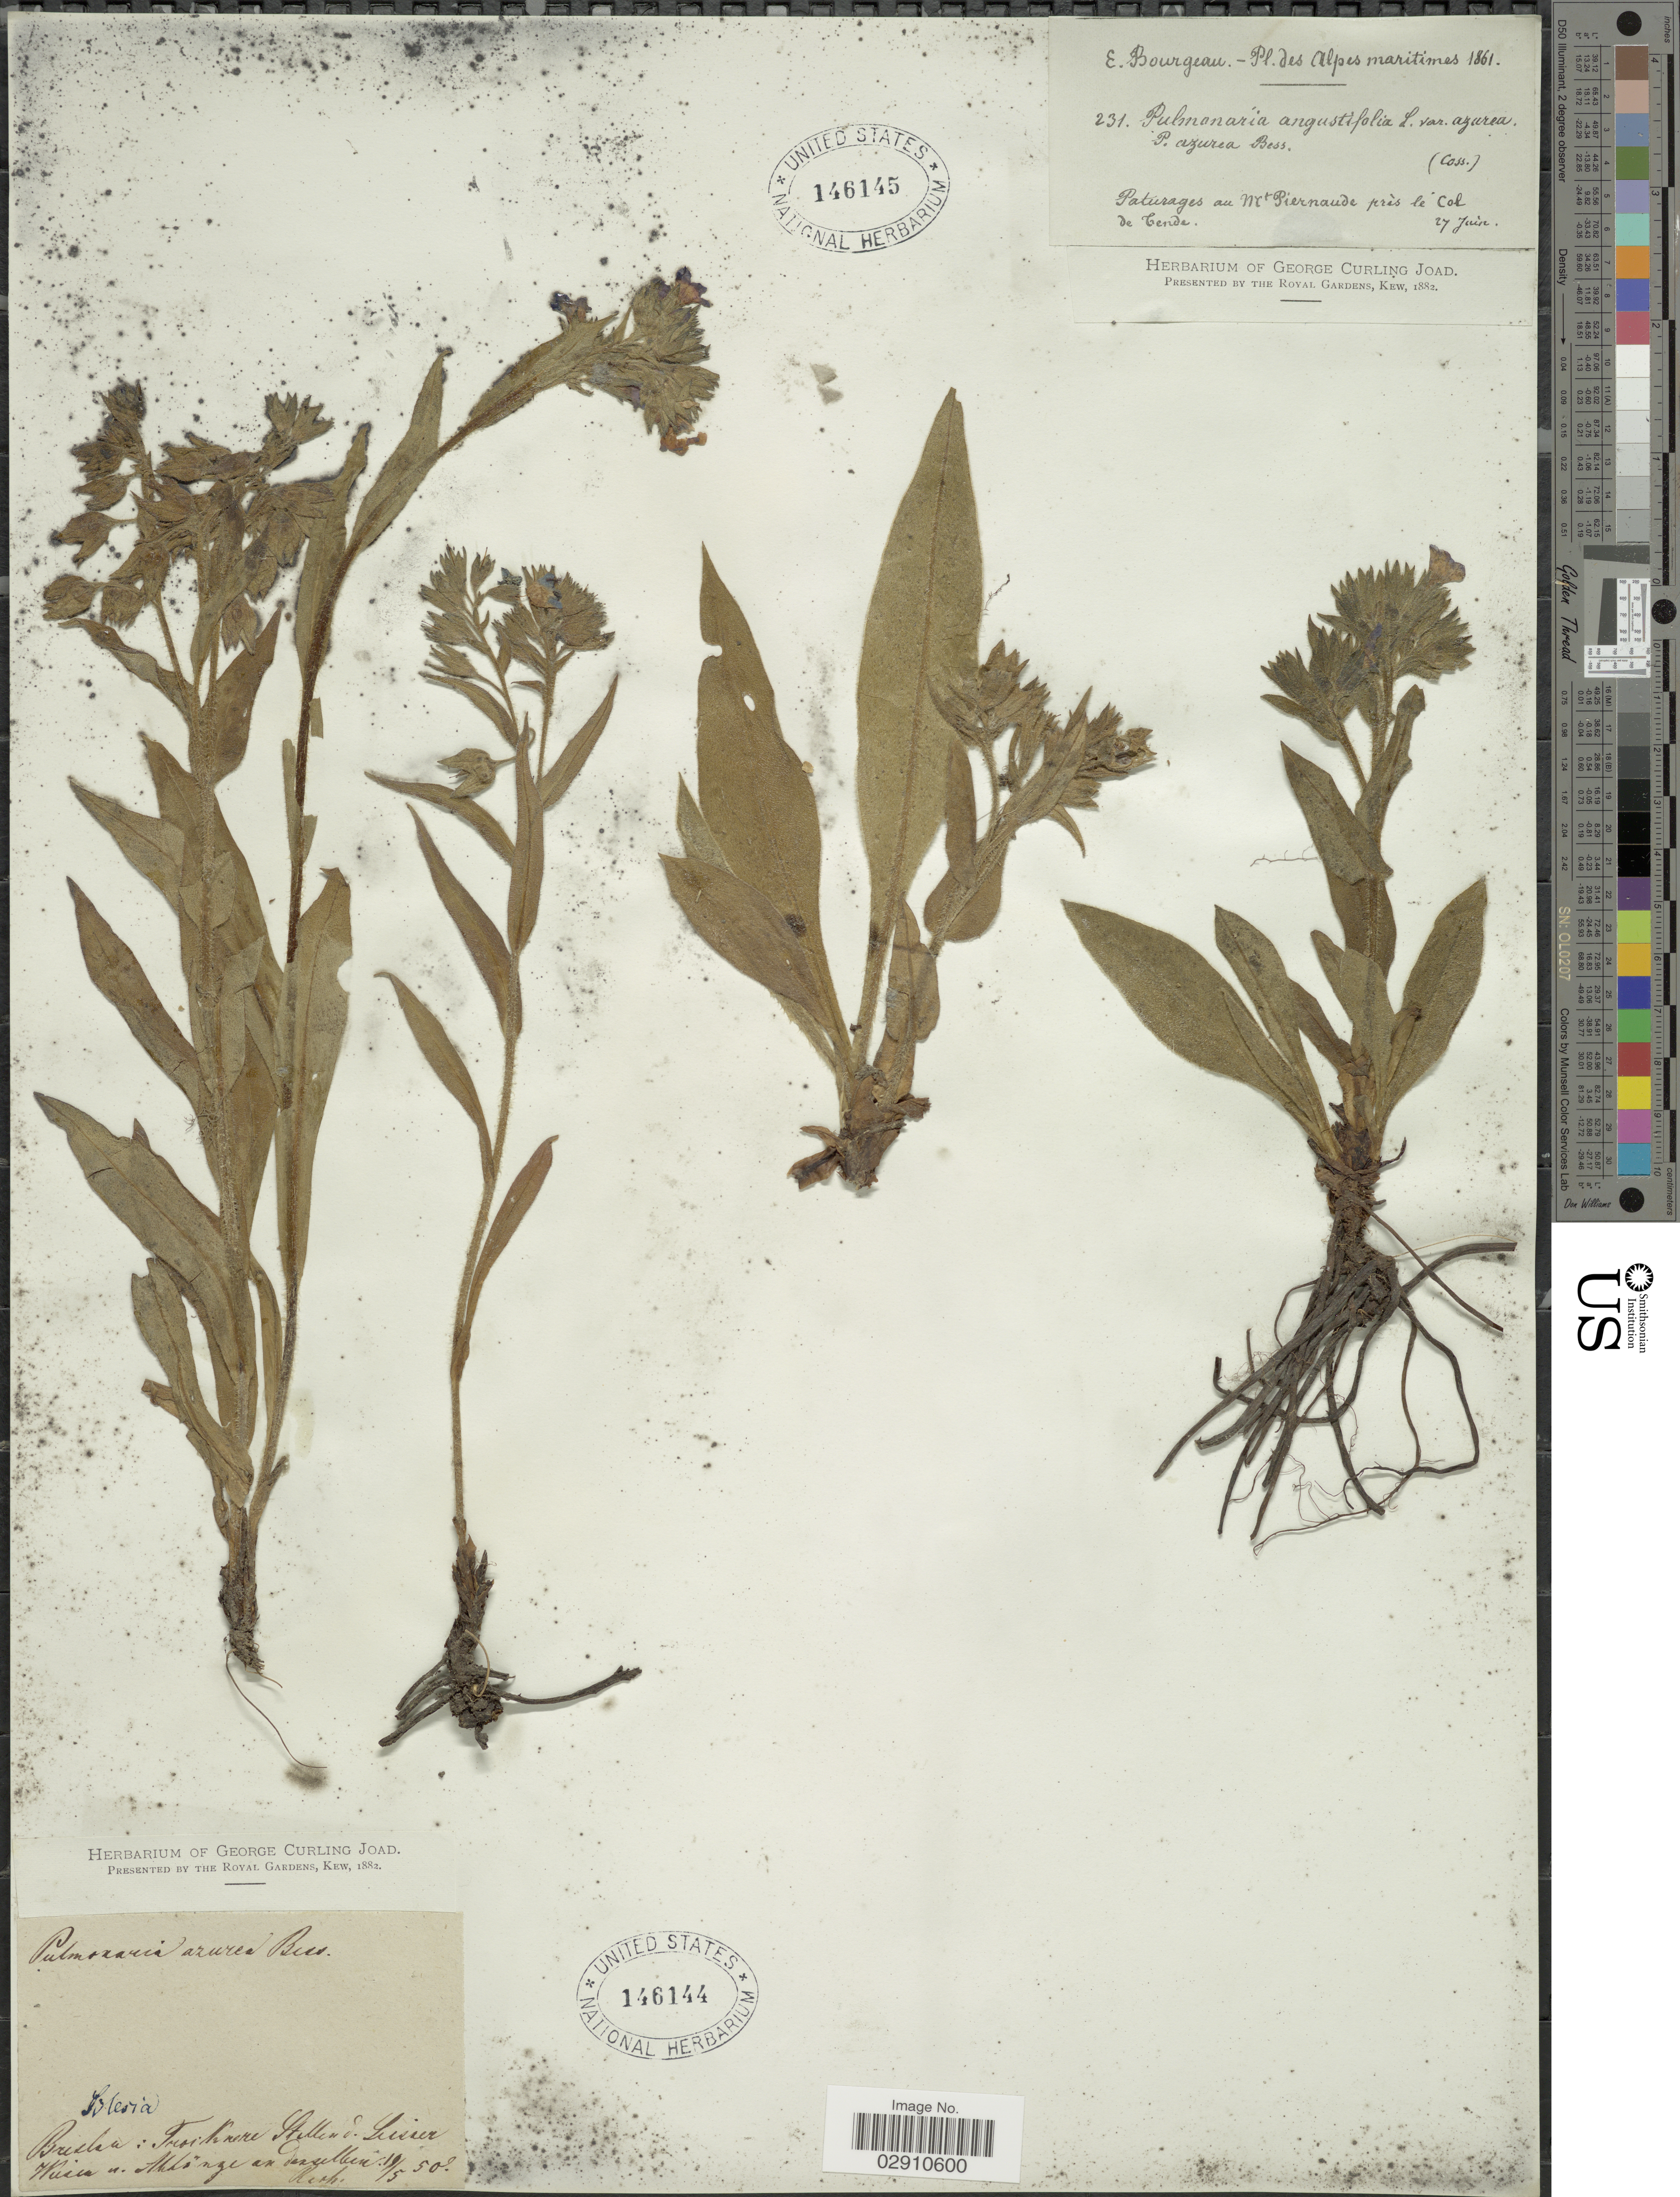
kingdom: Plantae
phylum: Tracheophyta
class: Magnoliopsida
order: Boraginales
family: Boraginaceae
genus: Pulmonaria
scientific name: Pulmonaria azurea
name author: Besser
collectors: Rich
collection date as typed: Transcribed d/m/y: 19/5/50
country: Poland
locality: Breslau: Troikrere Stellen d. Lusier Wusia n. Akkönge an der selken.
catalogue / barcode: US 146144